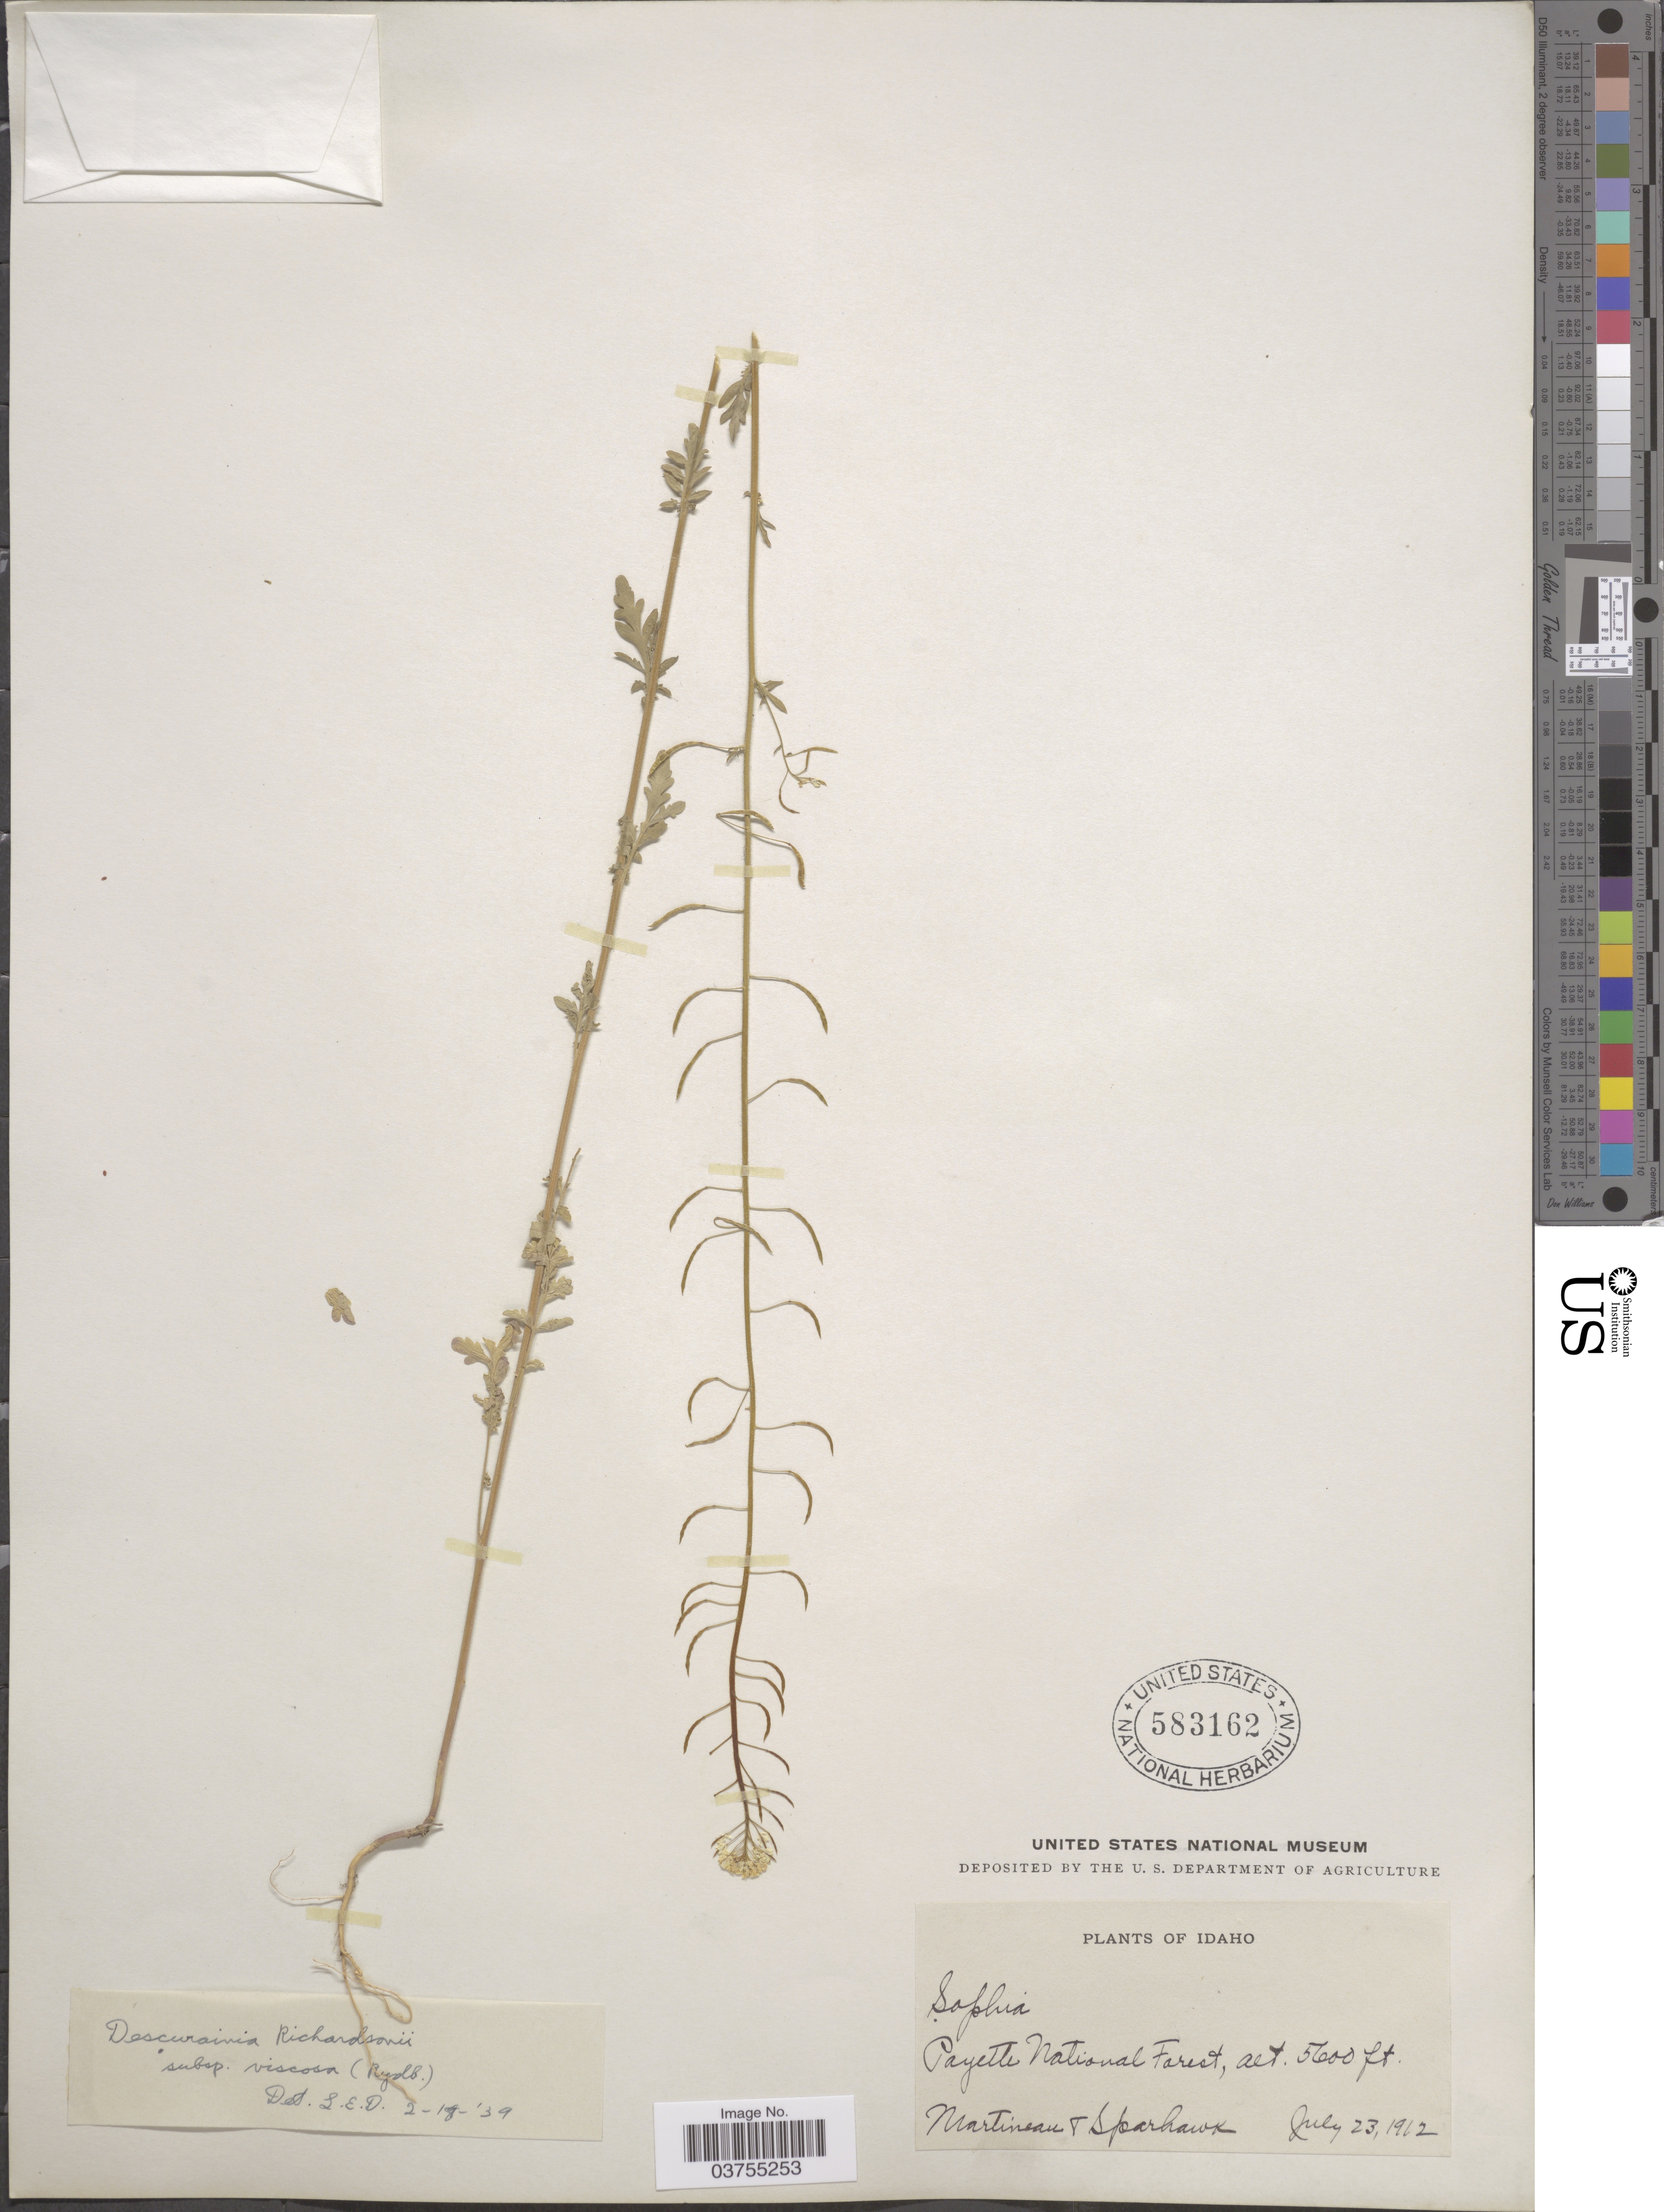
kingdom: Plantae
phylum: Tracheophyta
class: Magnoliopsida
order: Brassicales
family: Brassicaceae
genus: Descurainia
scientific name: Descurainia richardsonii subsp. viscosa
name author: (Rydb.) Detling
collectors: Martineau & Sparhawk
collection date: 1912-07-23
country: United States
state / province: Idaho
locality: Payette National Forest.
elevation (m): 1707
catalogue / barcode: US 583162